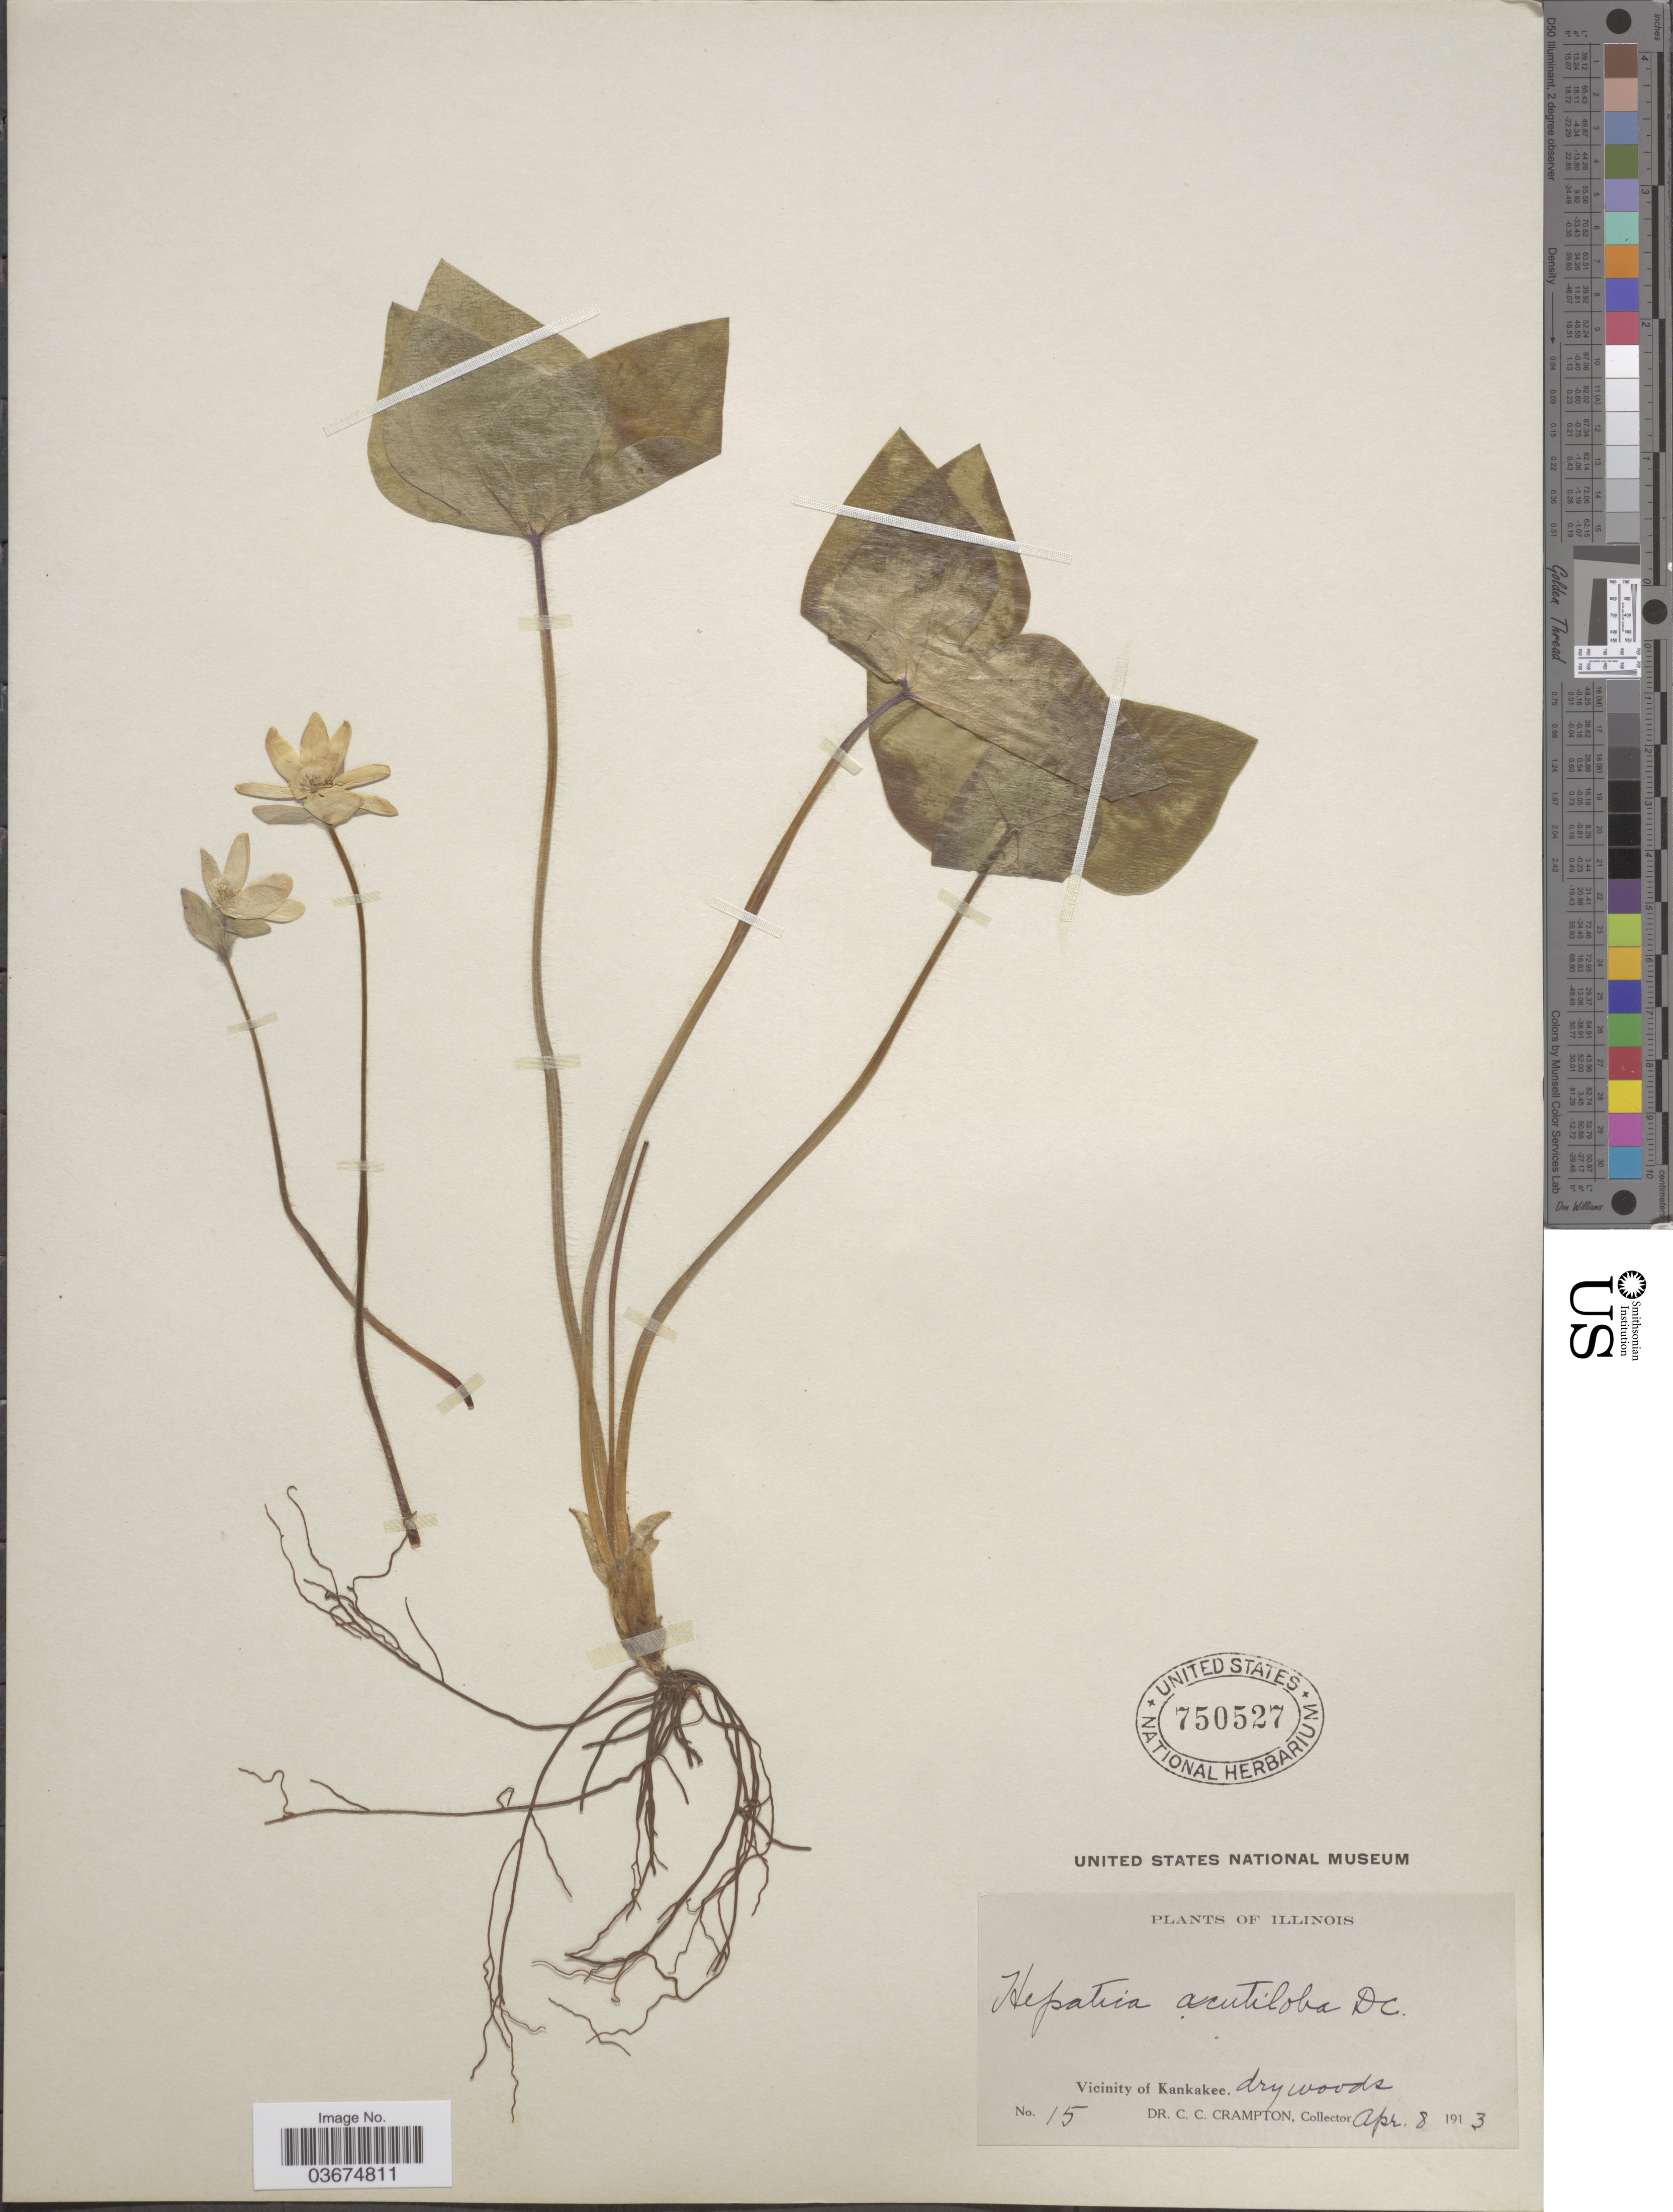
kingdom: Plantae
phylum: Tracheophyta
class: Magnoliopsida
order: Ranunculales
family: Ranunculaceae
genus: Hepatica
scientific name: Hepatica acutiloba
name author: DC.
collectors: C. Crampton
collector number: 15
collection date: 1913-04-08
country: United States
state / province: Illinois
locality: Vicinity of Kankakee.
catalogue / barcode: US 750527